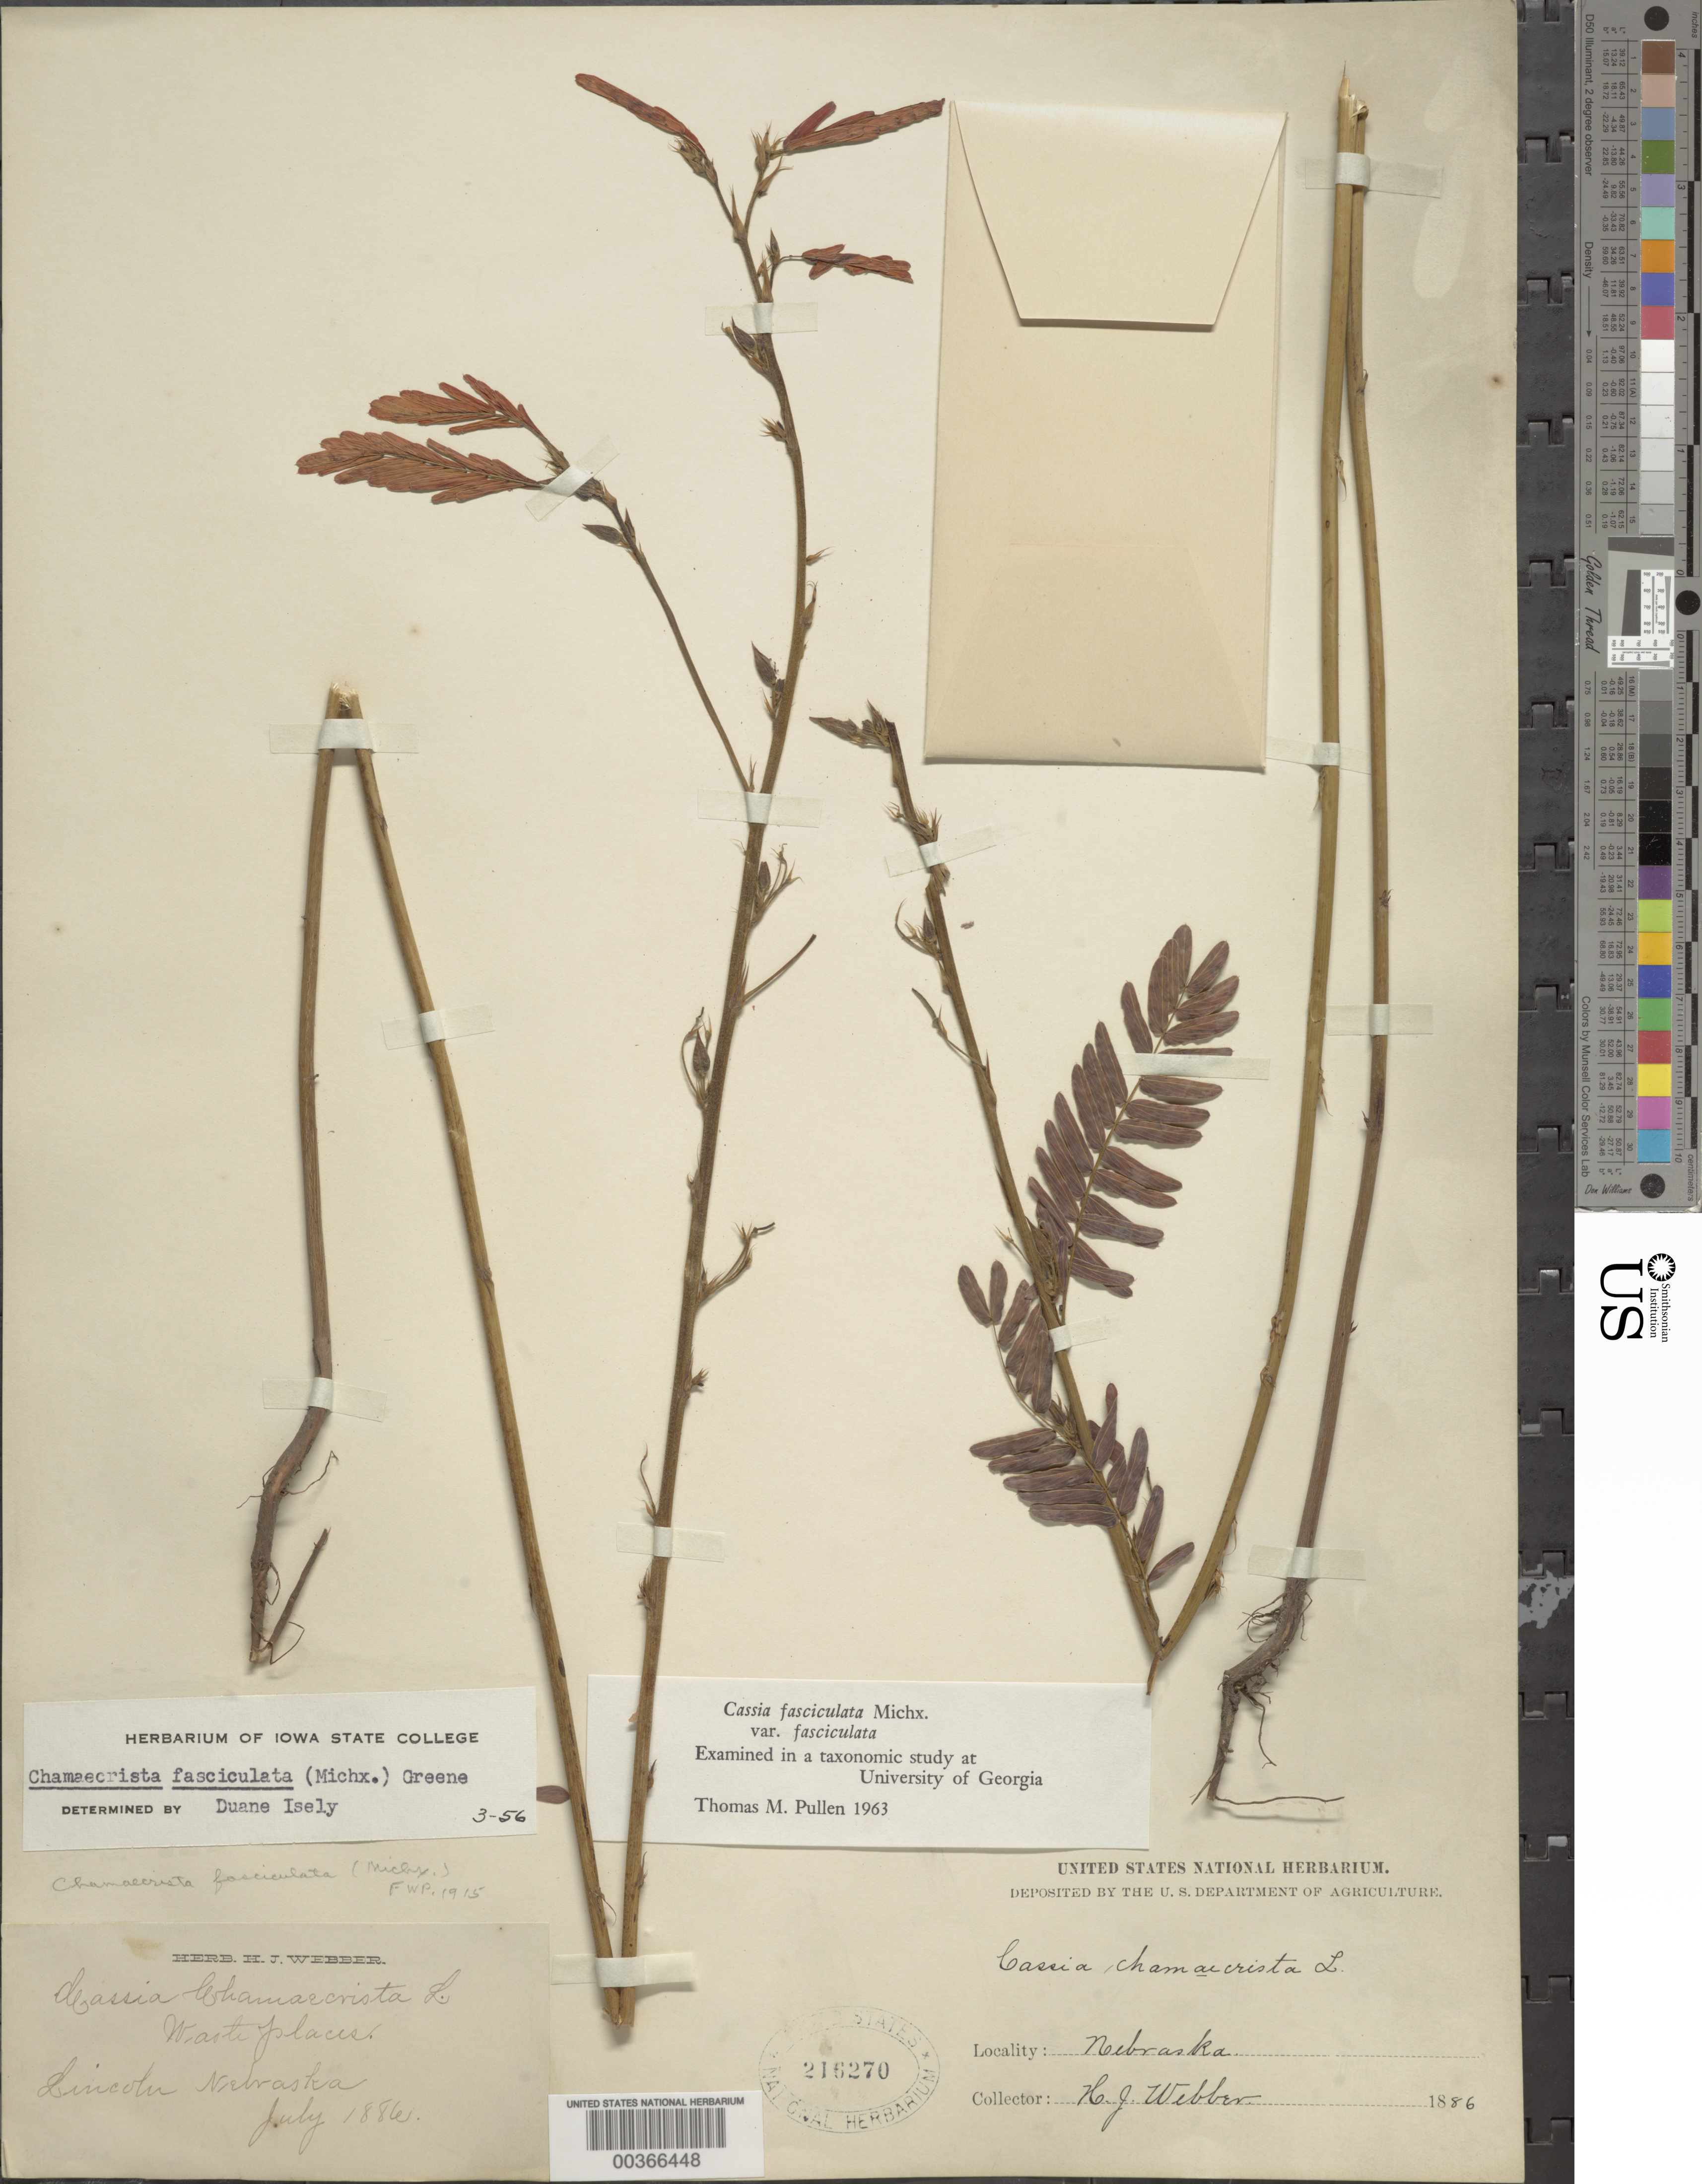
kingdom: Plantae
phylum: Tracheophyta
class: Magnoliopsida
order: Fabales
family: Fabaceae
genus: Chamaecrista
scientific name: Chamaecrista fasciculata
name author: (Michx.) Greene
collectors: H. J. Weber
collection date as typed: Jul 1886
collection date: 1886-07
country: United States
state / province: Nebraska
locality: Lincoln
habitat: Waste places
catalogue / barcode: US 216270